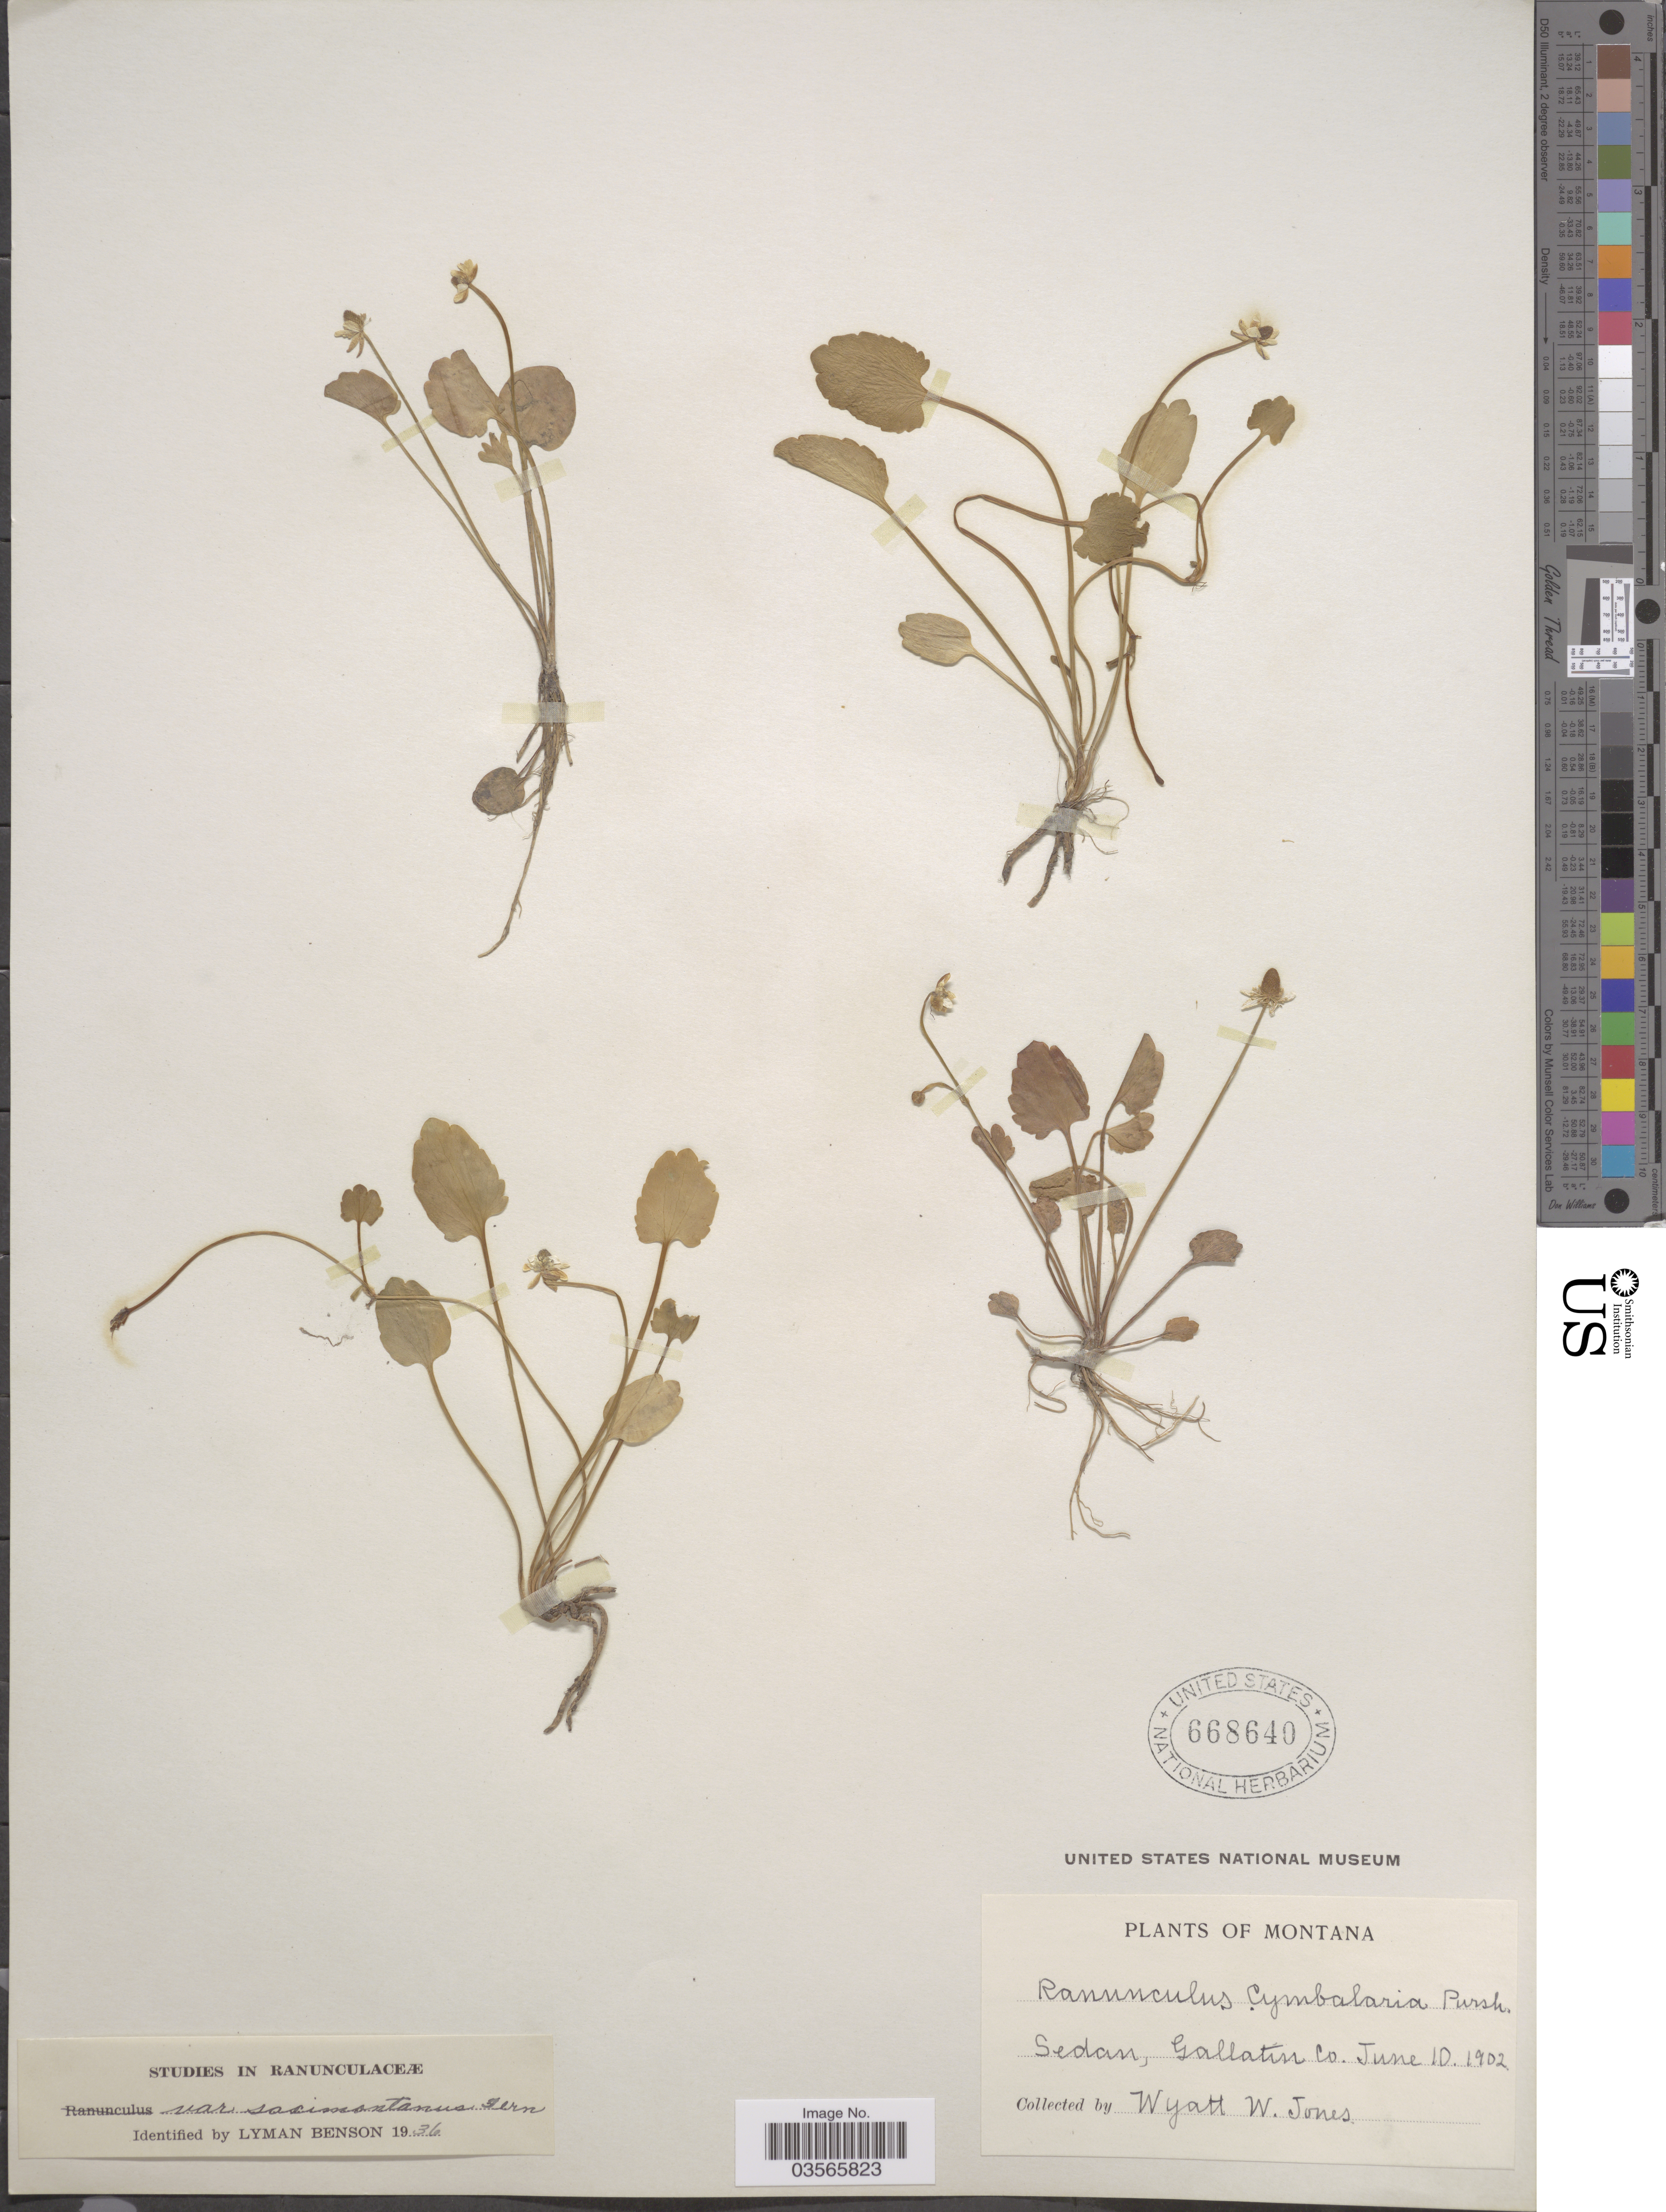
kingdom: Plantae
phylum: Tracheophyta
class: Magnoliopsida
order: Ranunculales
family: Ranunculaceae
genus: Halerpestes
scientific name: Halerpestes cymbalaria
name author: (Pursh) Greene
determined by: Strong, M. T., (US), Smithsonian Institution - National Museum of Natural History (UNITED STATES)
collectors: W. W. Jones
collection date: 1902-06-10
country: United States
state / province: Montana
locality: Sedan, Gallatin Co.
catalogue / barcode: US 668640